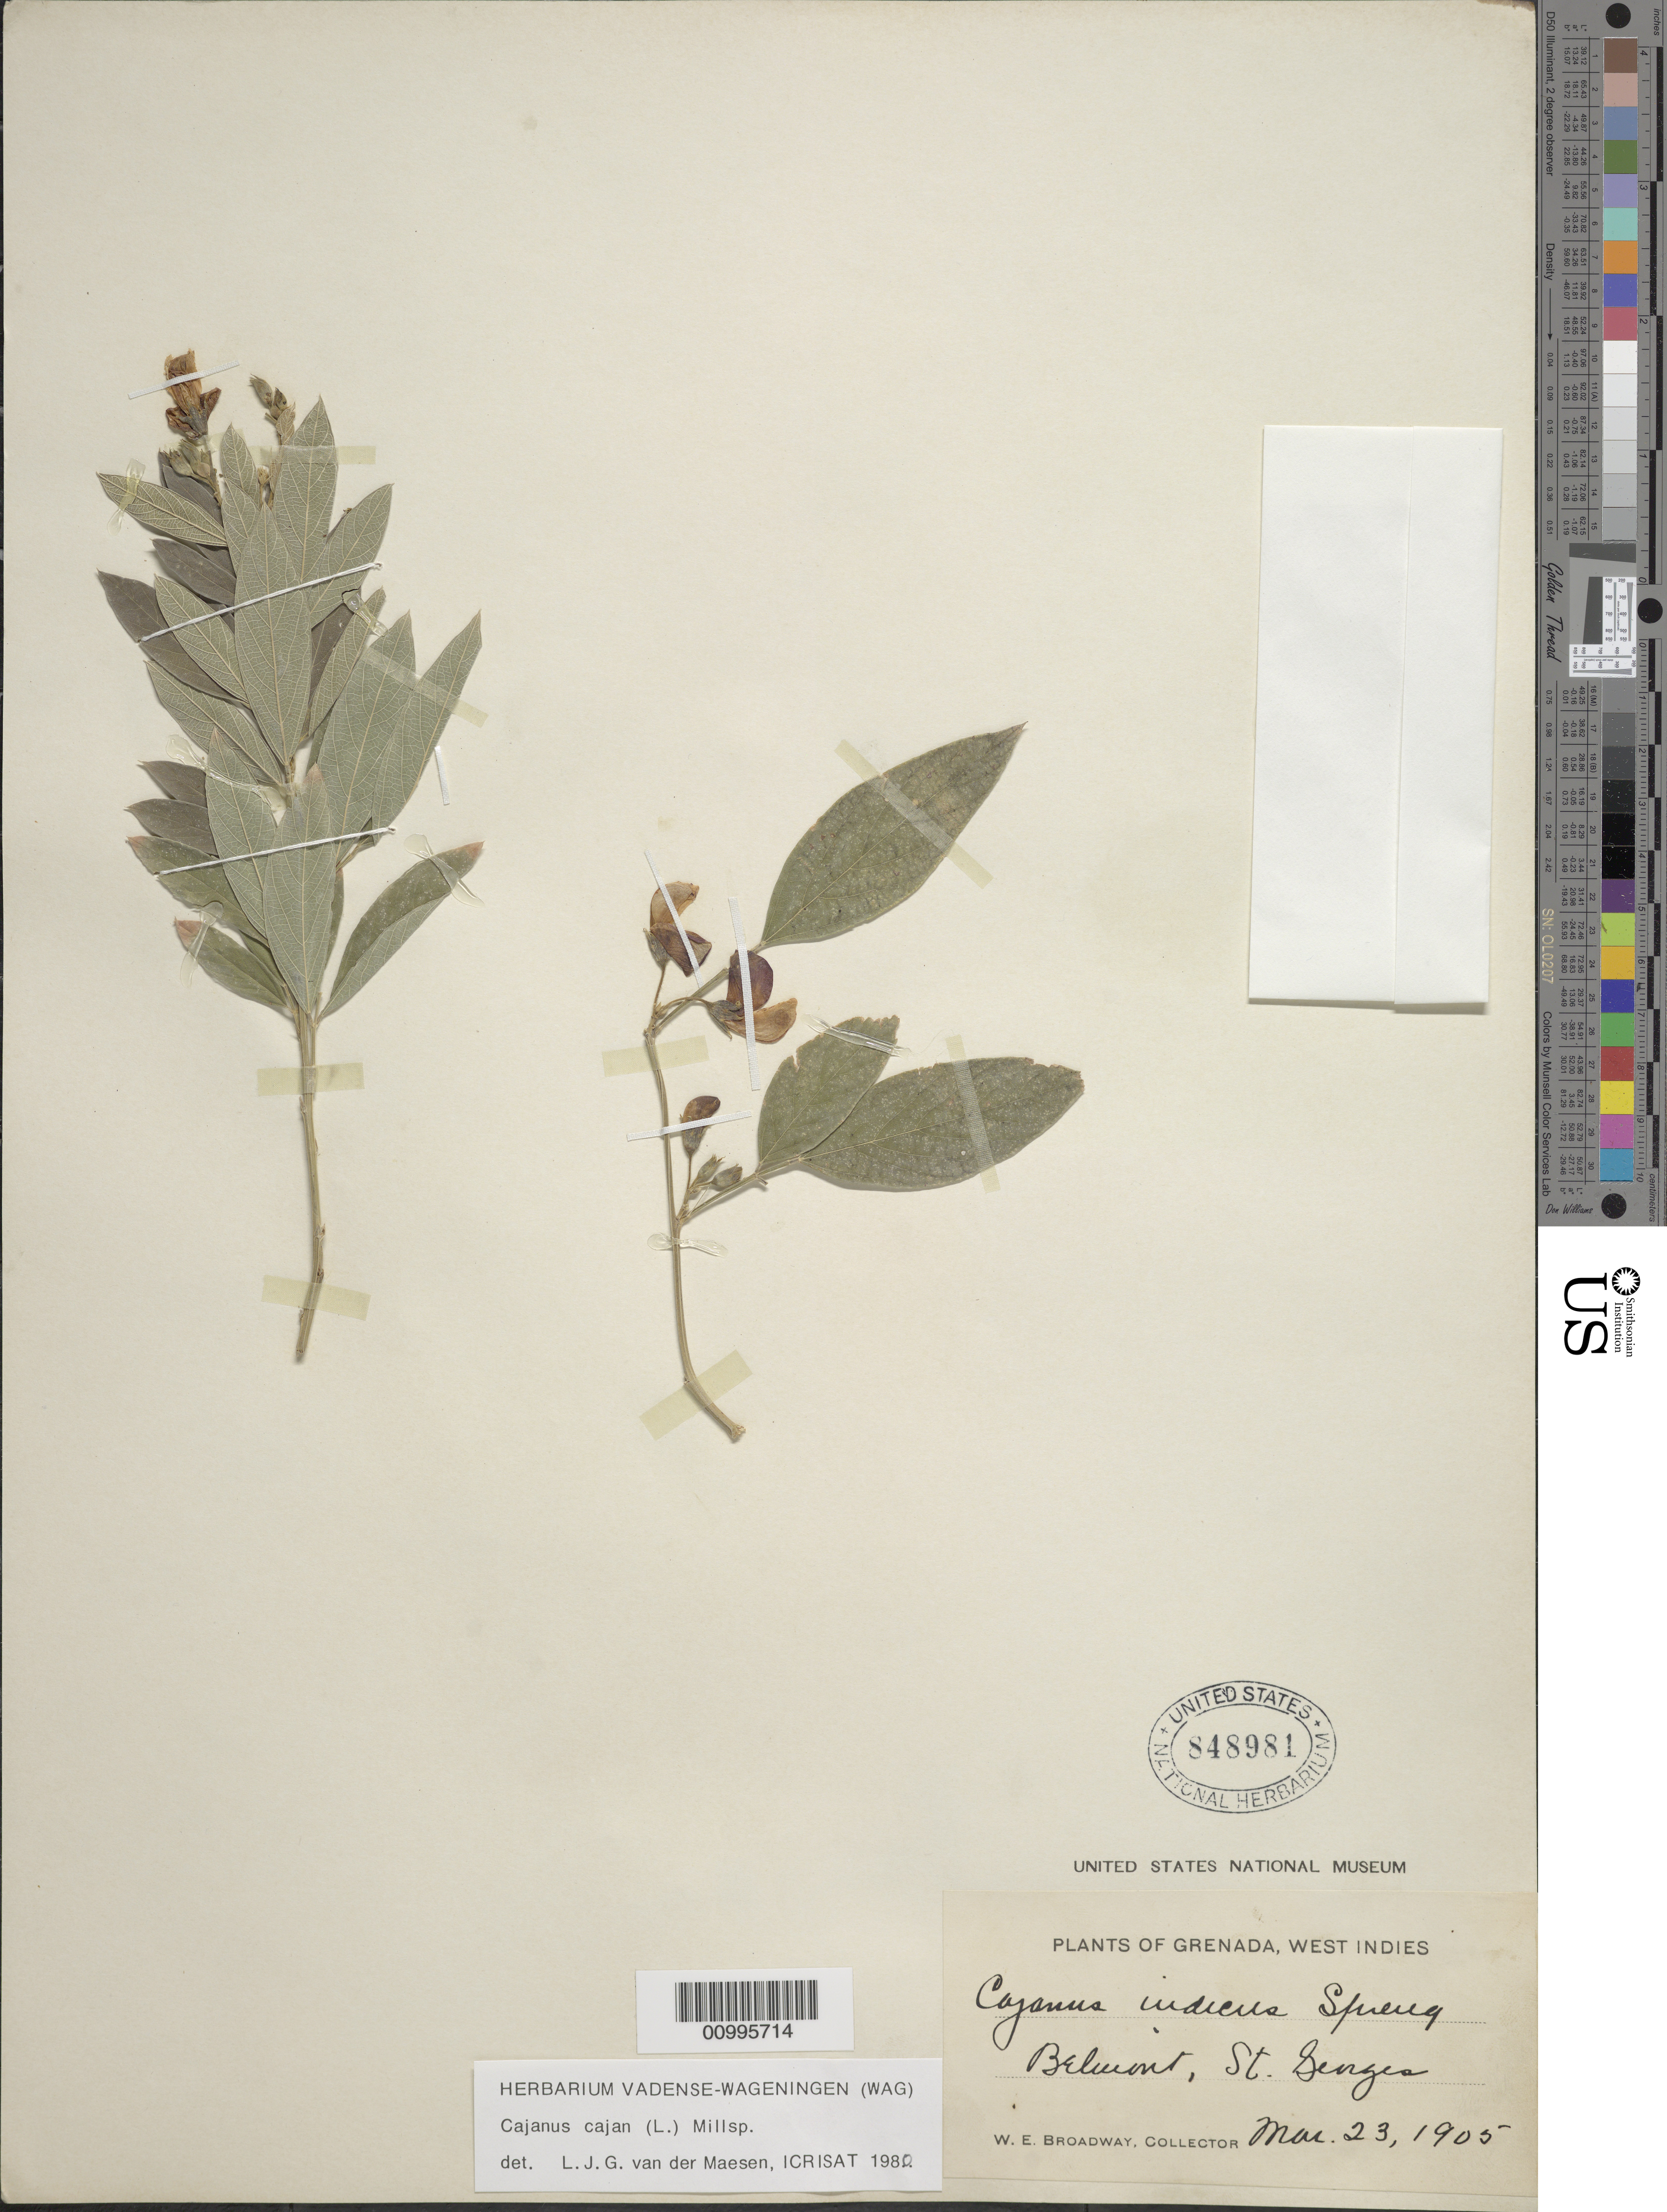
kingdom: Plantae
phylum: Tracheophyta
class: Magnoliopsida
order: Fabales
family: Fabaceae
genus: Cajanus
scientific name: Cajanus cajan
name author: (L.) Huth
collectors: W. E. Broadway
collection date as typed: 23 Mar 1905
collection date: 1905-03-23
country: Grenada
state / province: Saint George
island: Grenada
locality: Belmont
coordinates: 0 N, 0 E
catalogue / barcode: US 848981